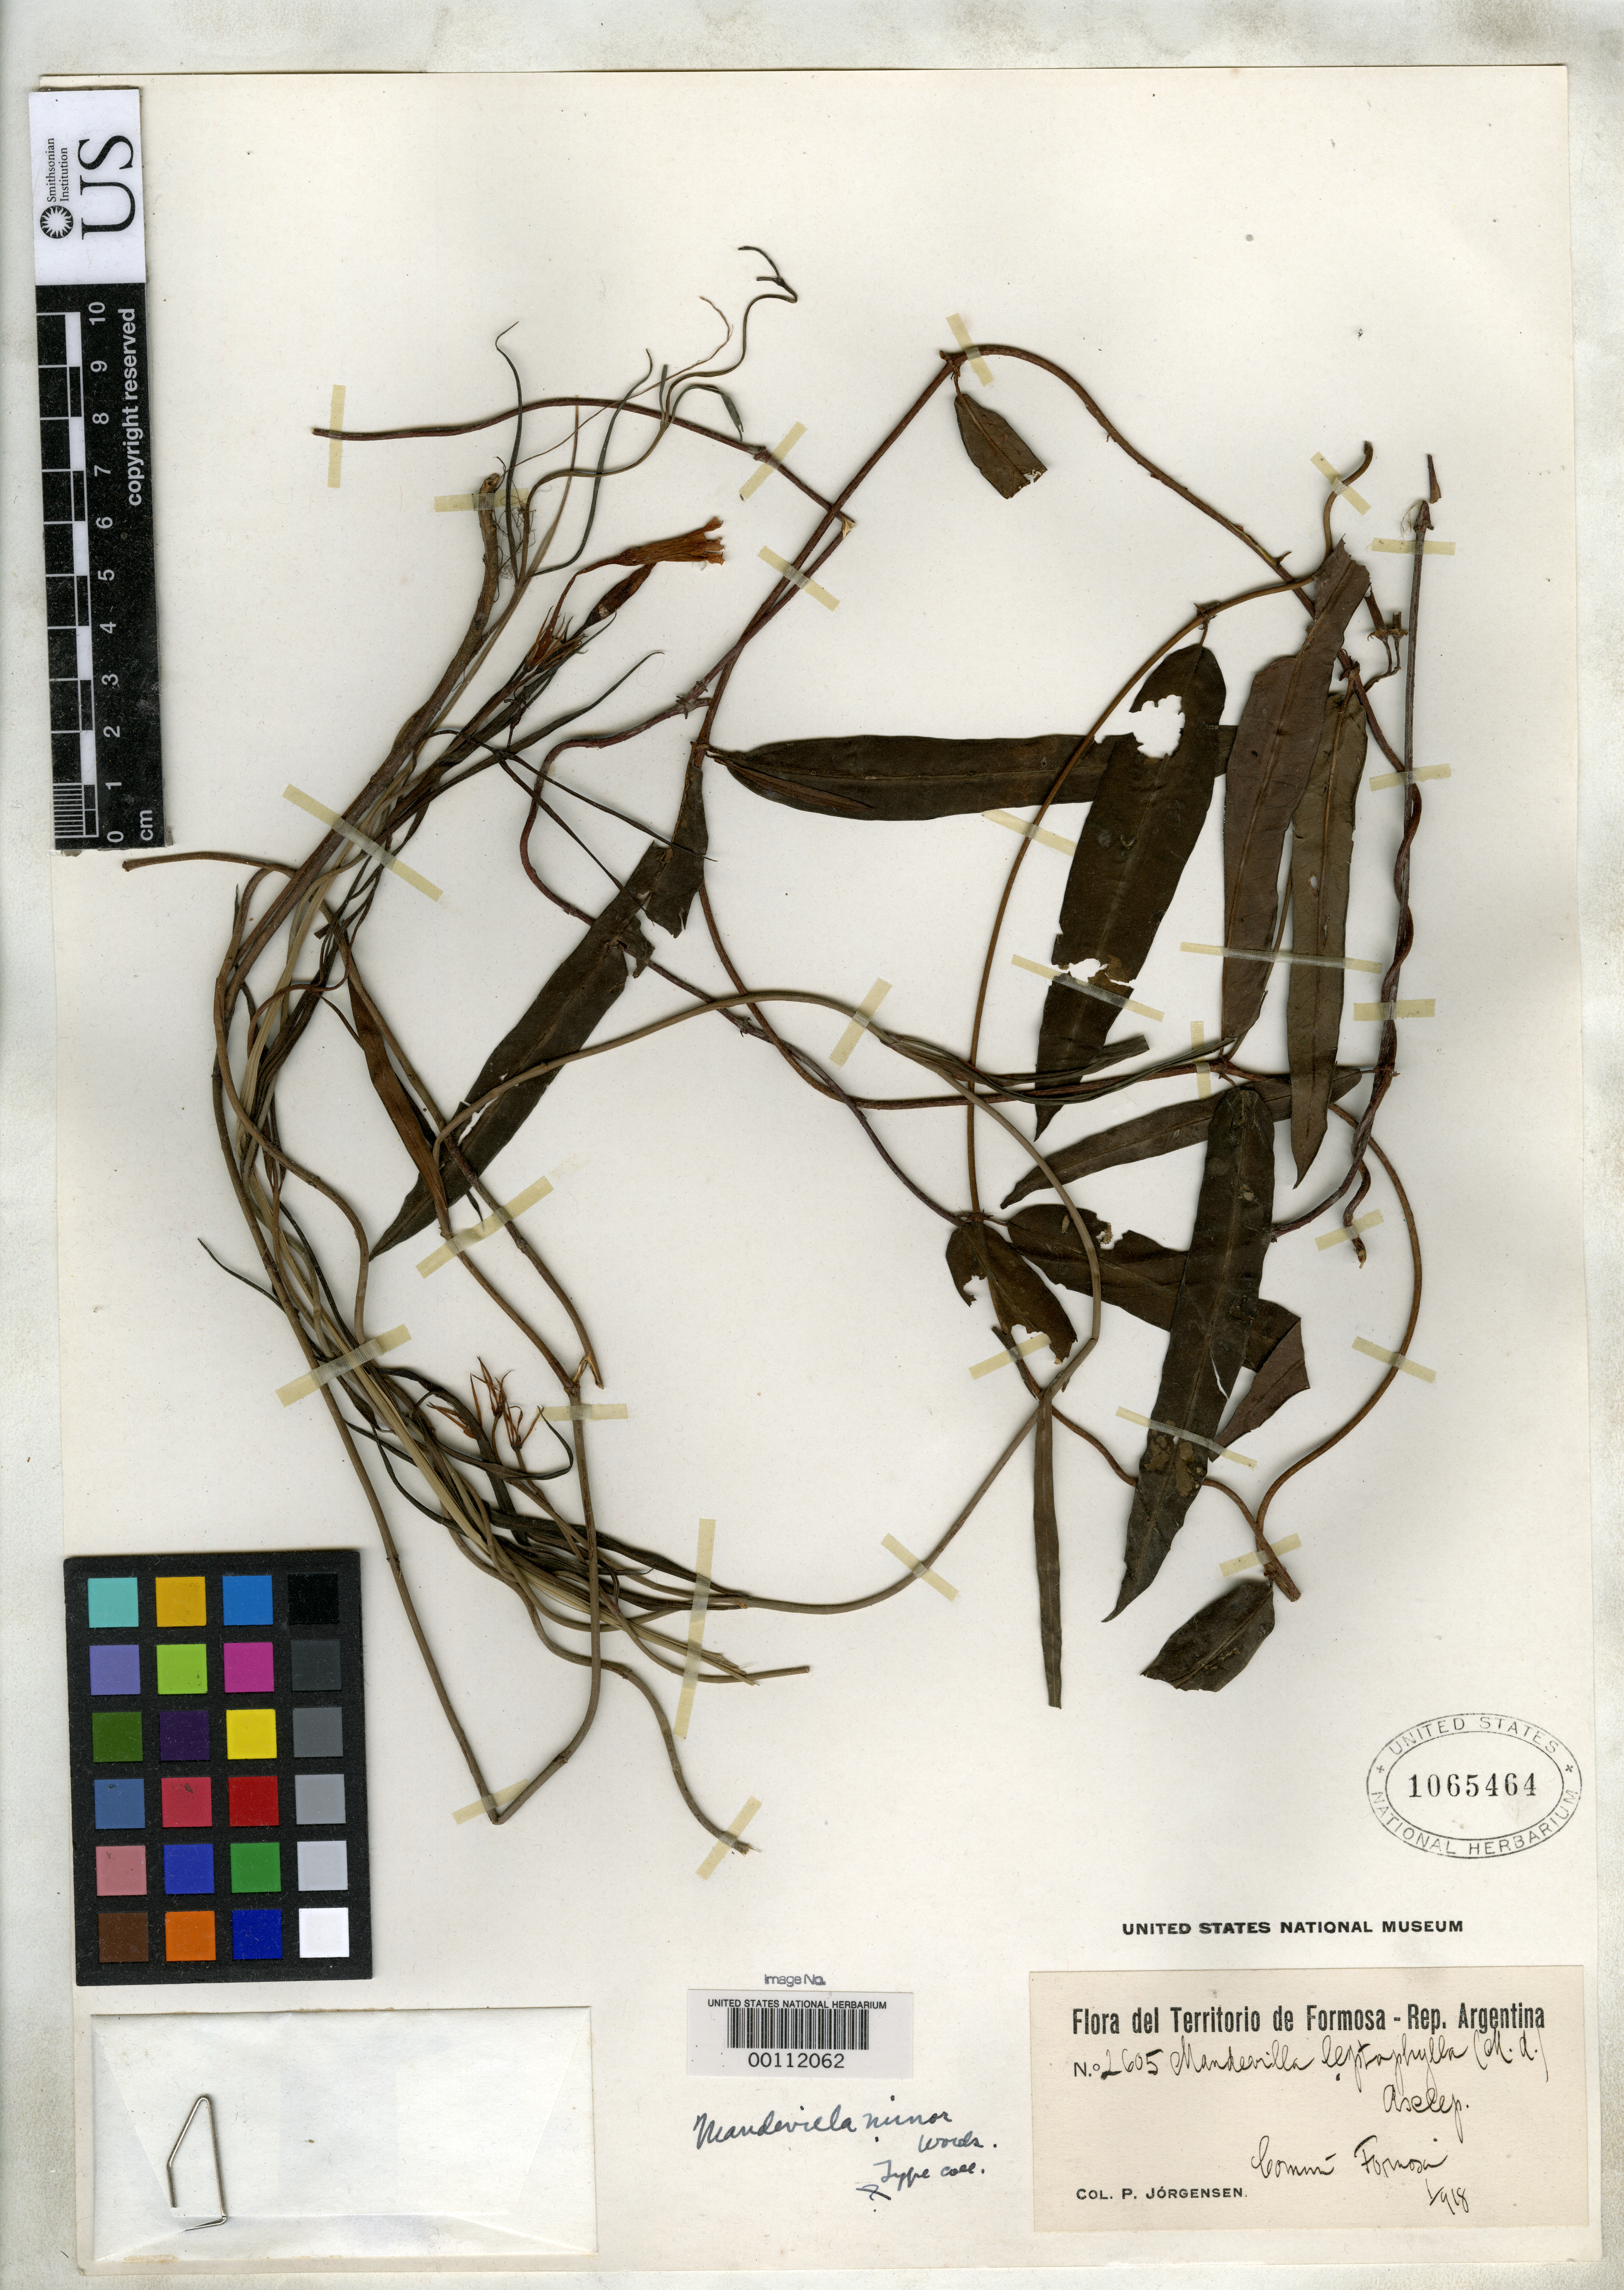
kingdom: Plantae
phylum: Tracheophyta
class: Magnoliopsida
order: Gentianales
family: Apocynaceae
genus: Mandevilla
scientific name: Mandevilla minor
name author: Woodson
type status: Possible Isotype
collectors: P. Jorgensen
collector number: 2605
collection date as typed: Jan 1918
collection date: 1918-01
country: Argentina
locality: Formosa.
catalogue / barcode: US 1065464